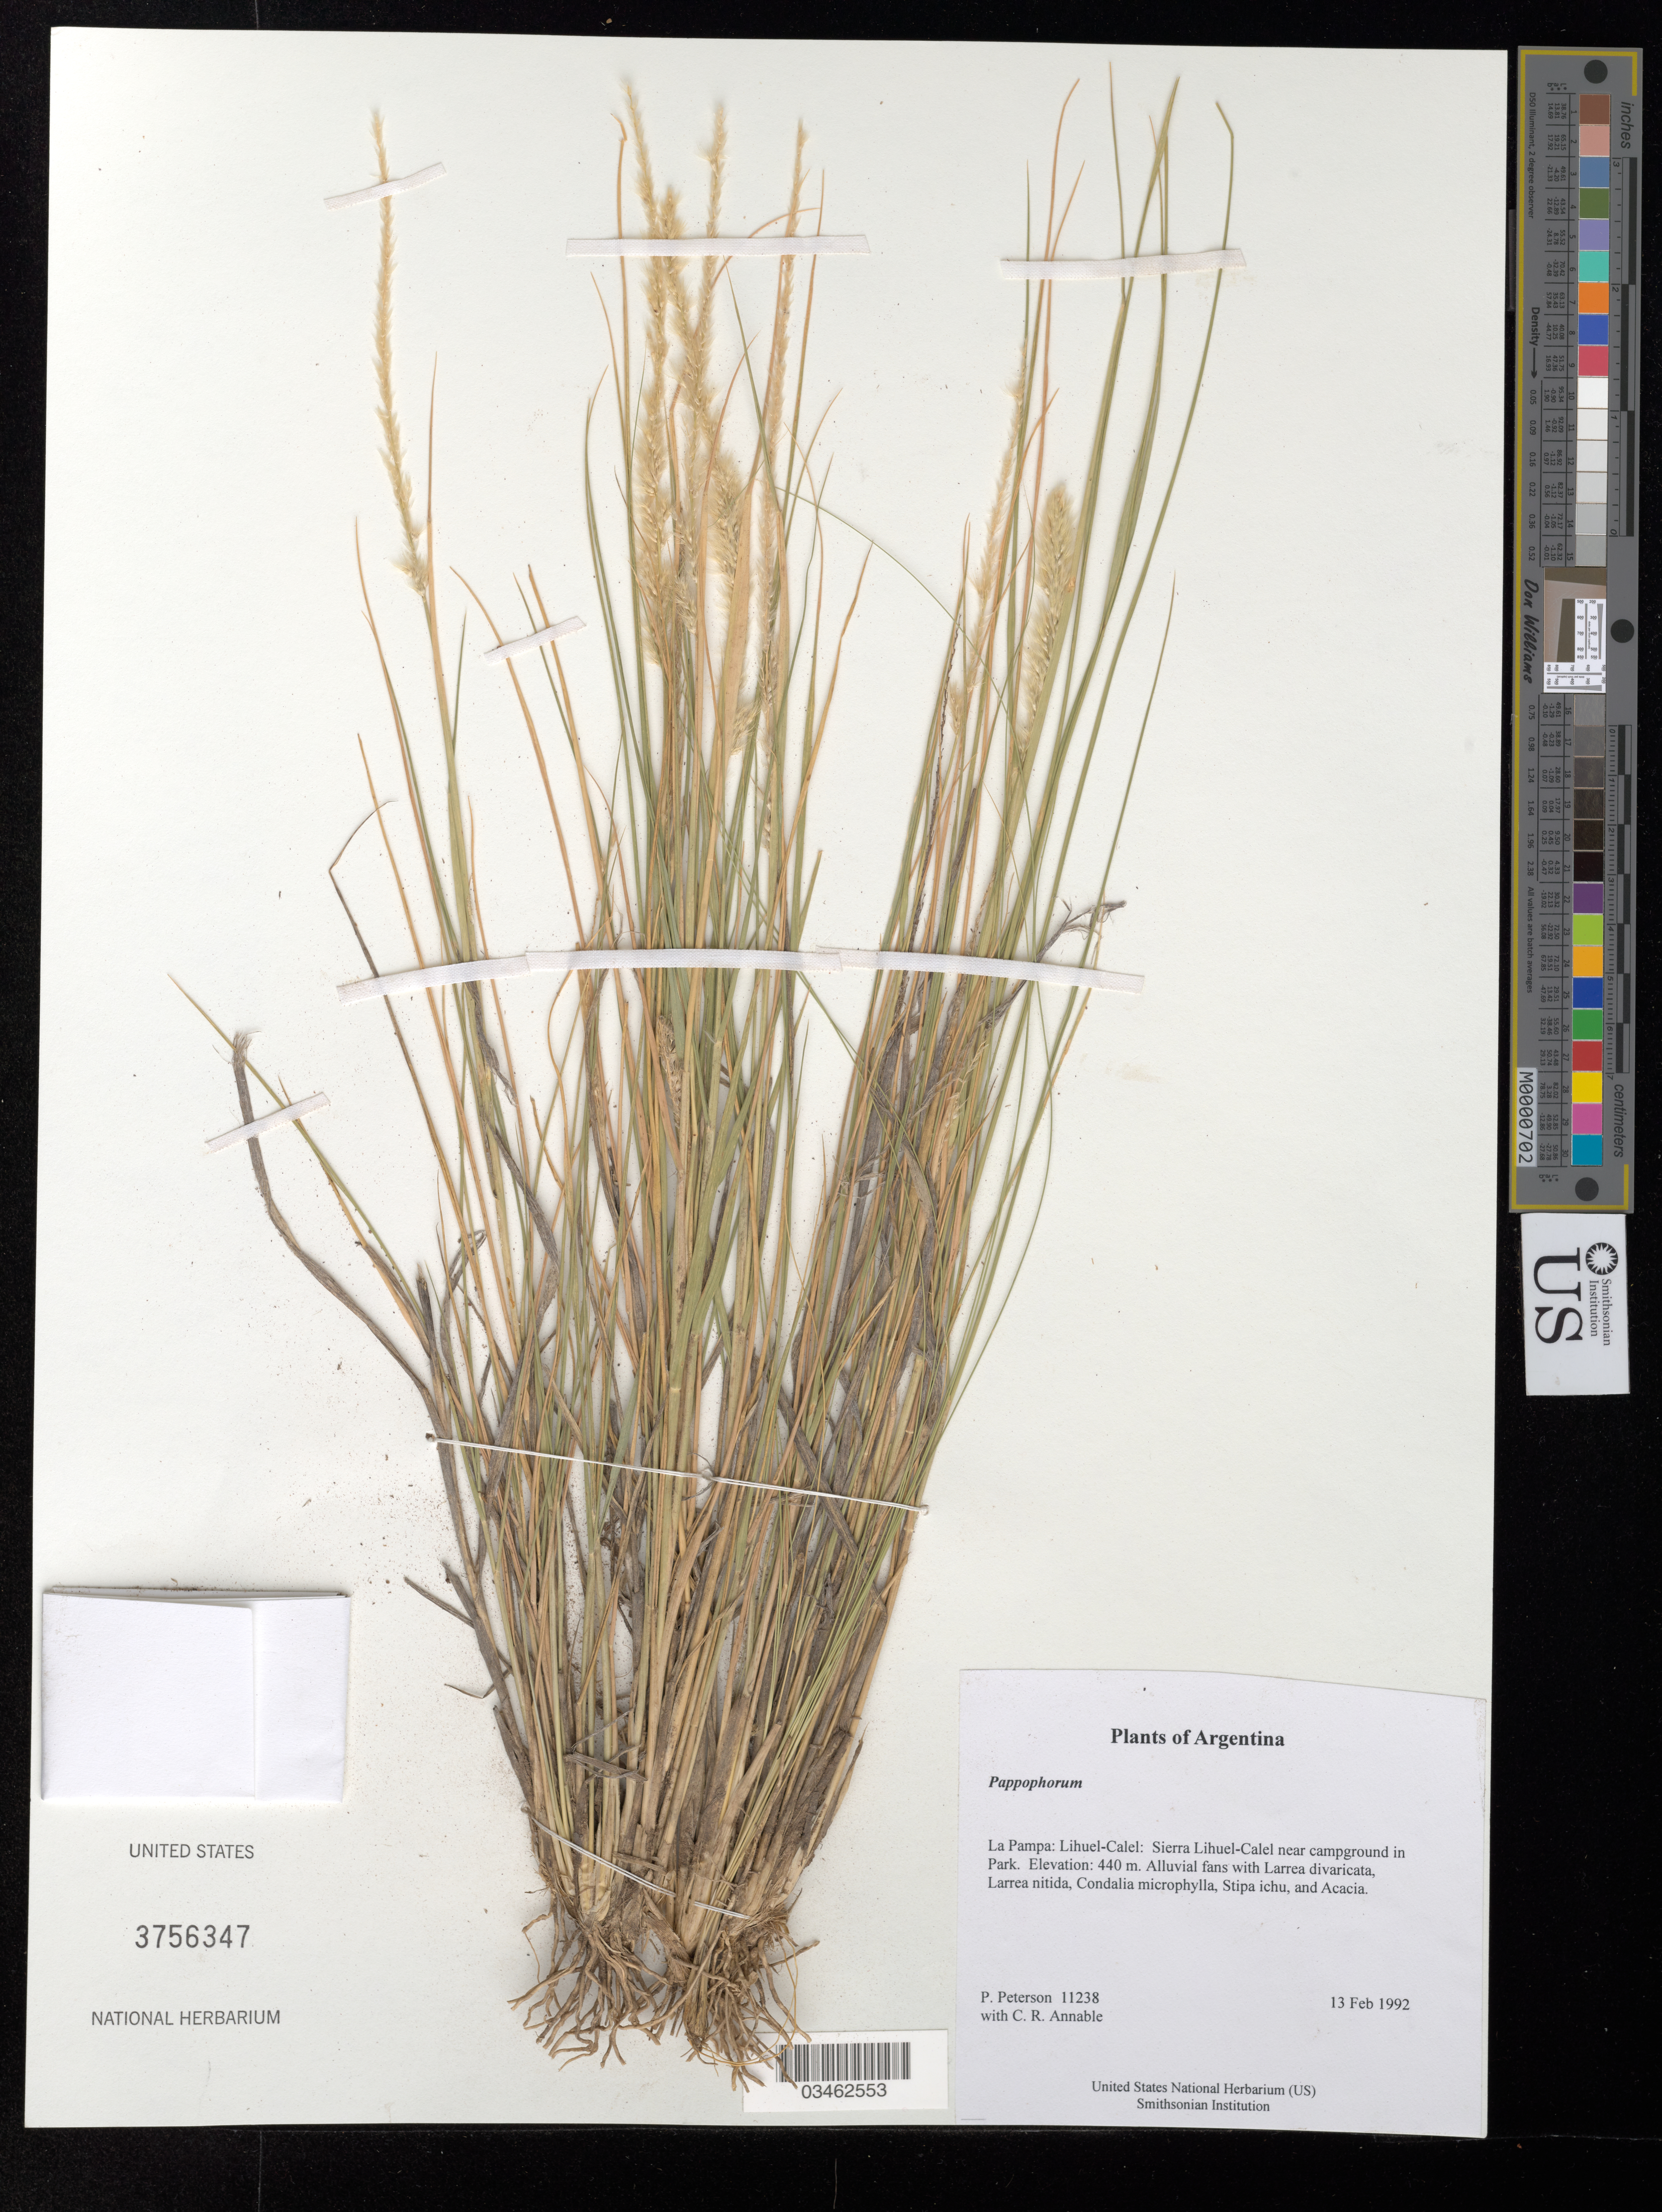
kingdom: Plantae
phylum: Tracheophyta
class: Liliopsida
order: Poales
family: Poaceae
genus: Pappophorum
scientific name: Pappophorum sp.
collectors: P. M. Peterson & C. R. Annable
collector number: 11238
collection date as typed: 13 Feb 1992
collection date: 1992-02-13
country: Argentina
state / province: La Pampa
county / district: Lihuel-Calel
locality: Sierra Lihuel-Calel near campground in Park.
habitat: Alluvial fans with Larrea divaricata, Larrea nitida, Condalia microphylla, Stipa ichu, and Acacia.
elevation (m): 440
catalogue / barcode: US 3756347